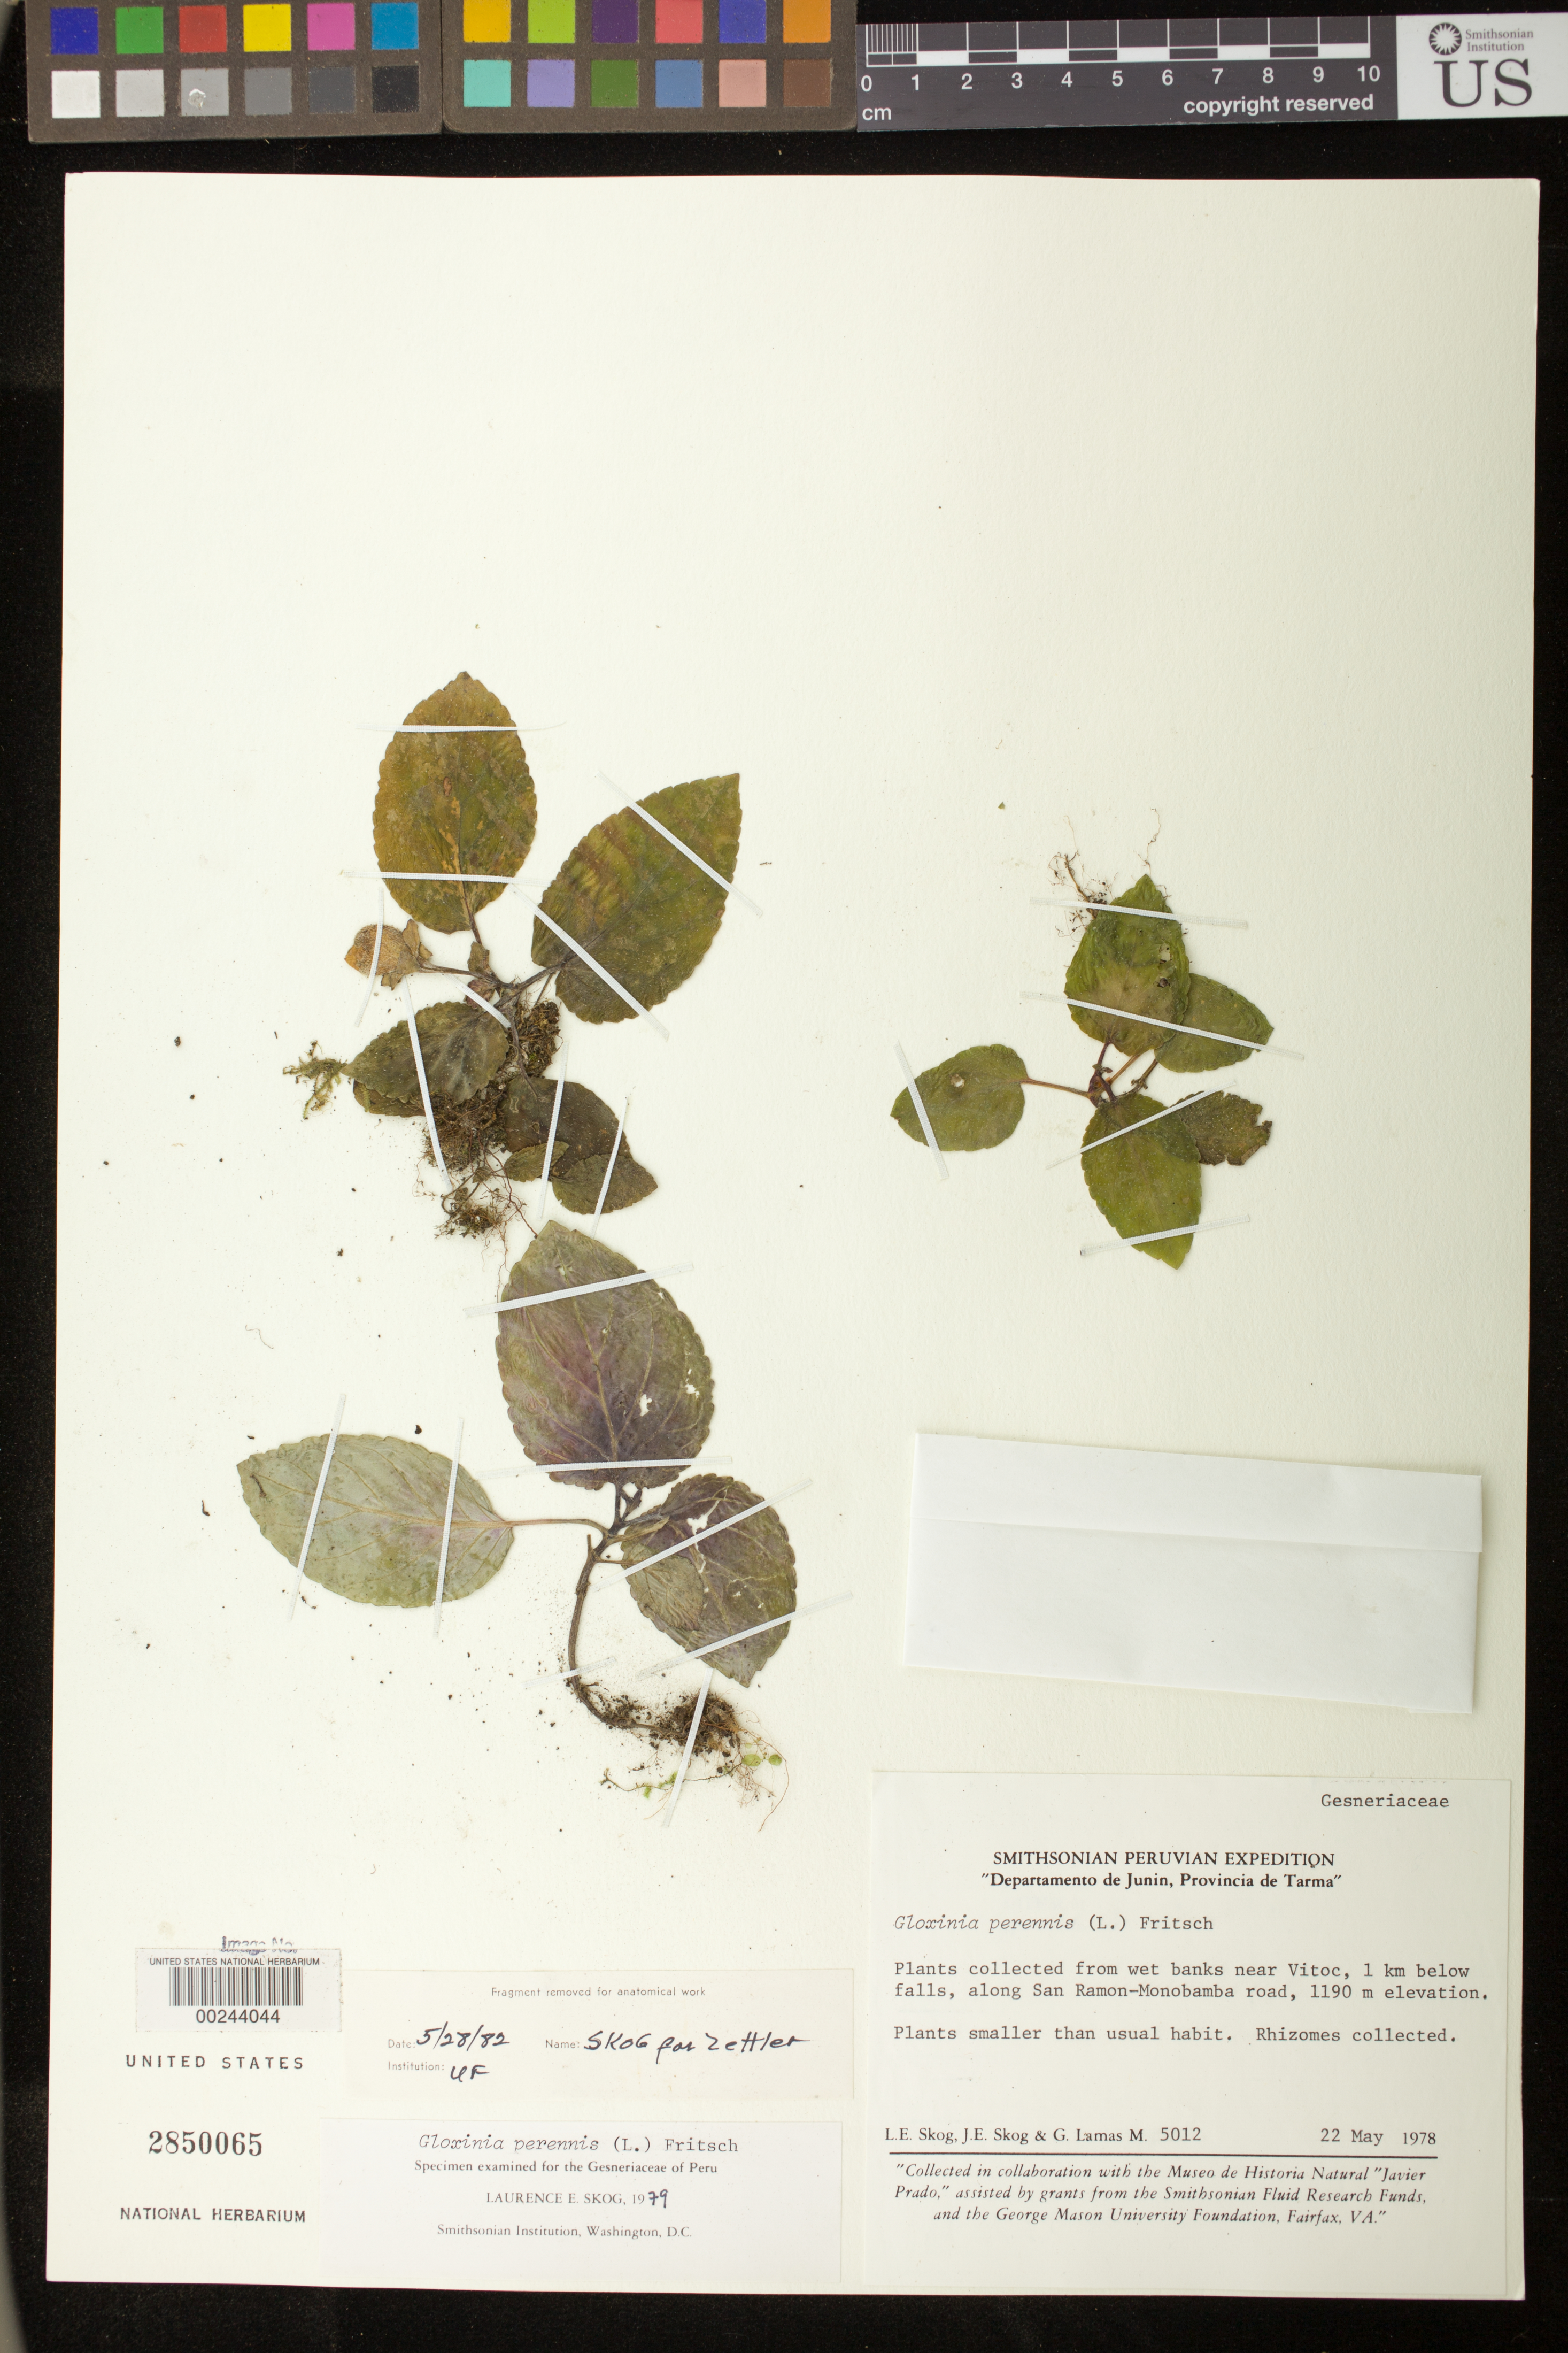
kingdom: Plantae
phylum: Tracheophyta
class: Magnoliopsida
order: Lamiales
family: Gesneriaceae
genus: Gloxinia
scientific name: Gloxinia perennis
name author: (L.) Fritsch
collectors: L. E. Skog, J. E. Skog & G. Lamas M.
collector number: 5012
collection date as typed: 22 May 1978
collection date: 1978-05-22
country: Peru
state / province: Junín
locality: Prov. Tarma; near Vitoc, 1 km below falls, along San Ramon-Monobamba road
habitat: Wet banks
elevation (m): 1190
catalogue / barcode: US 2850065